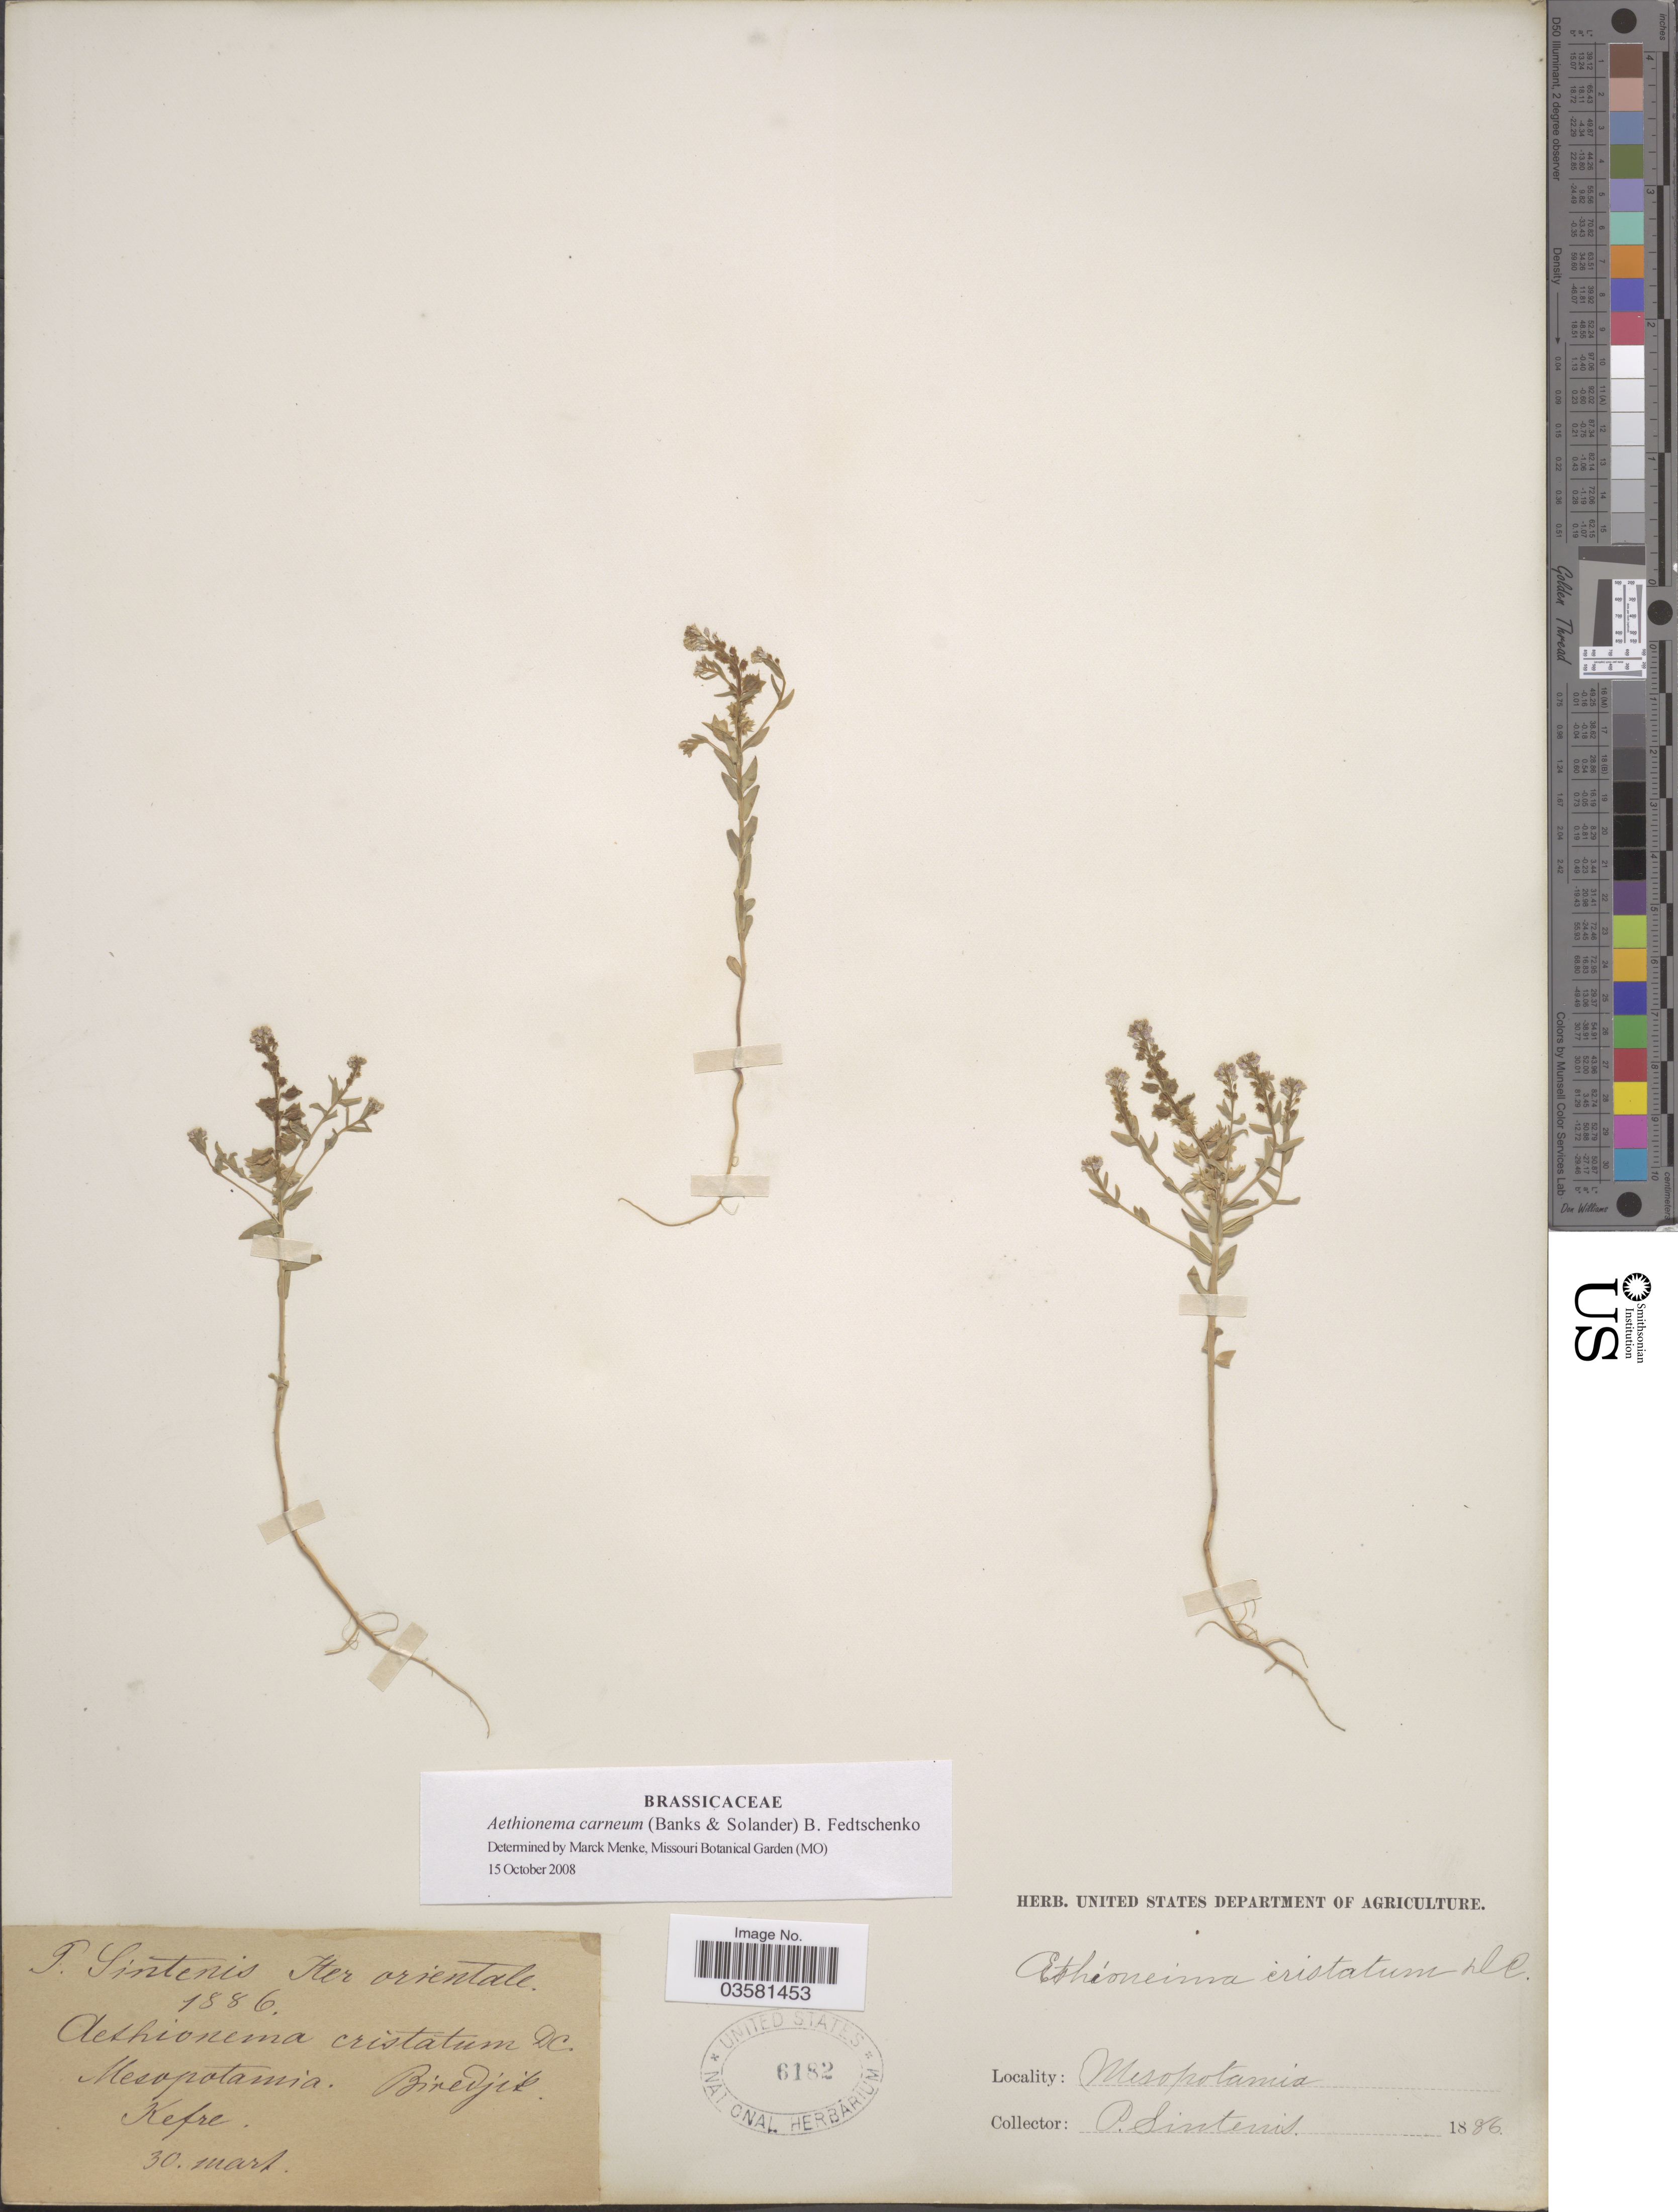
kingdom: Plantae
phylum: Tracheophyta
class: Magnoliopsida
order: Brassicales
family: Brassicaceae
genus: Aethionema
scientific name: Aethionema carneum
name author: B. Fedtsch.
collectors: P. Sintenis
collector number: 167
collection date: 1888-03-30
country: Turkey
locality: Mesopotamia. Biredjik. Kefre.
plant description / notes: This collection is part of Paul Sintenis' “Iter Orientale 1888” trip, and the collection number is 167.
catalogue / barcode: US 6182